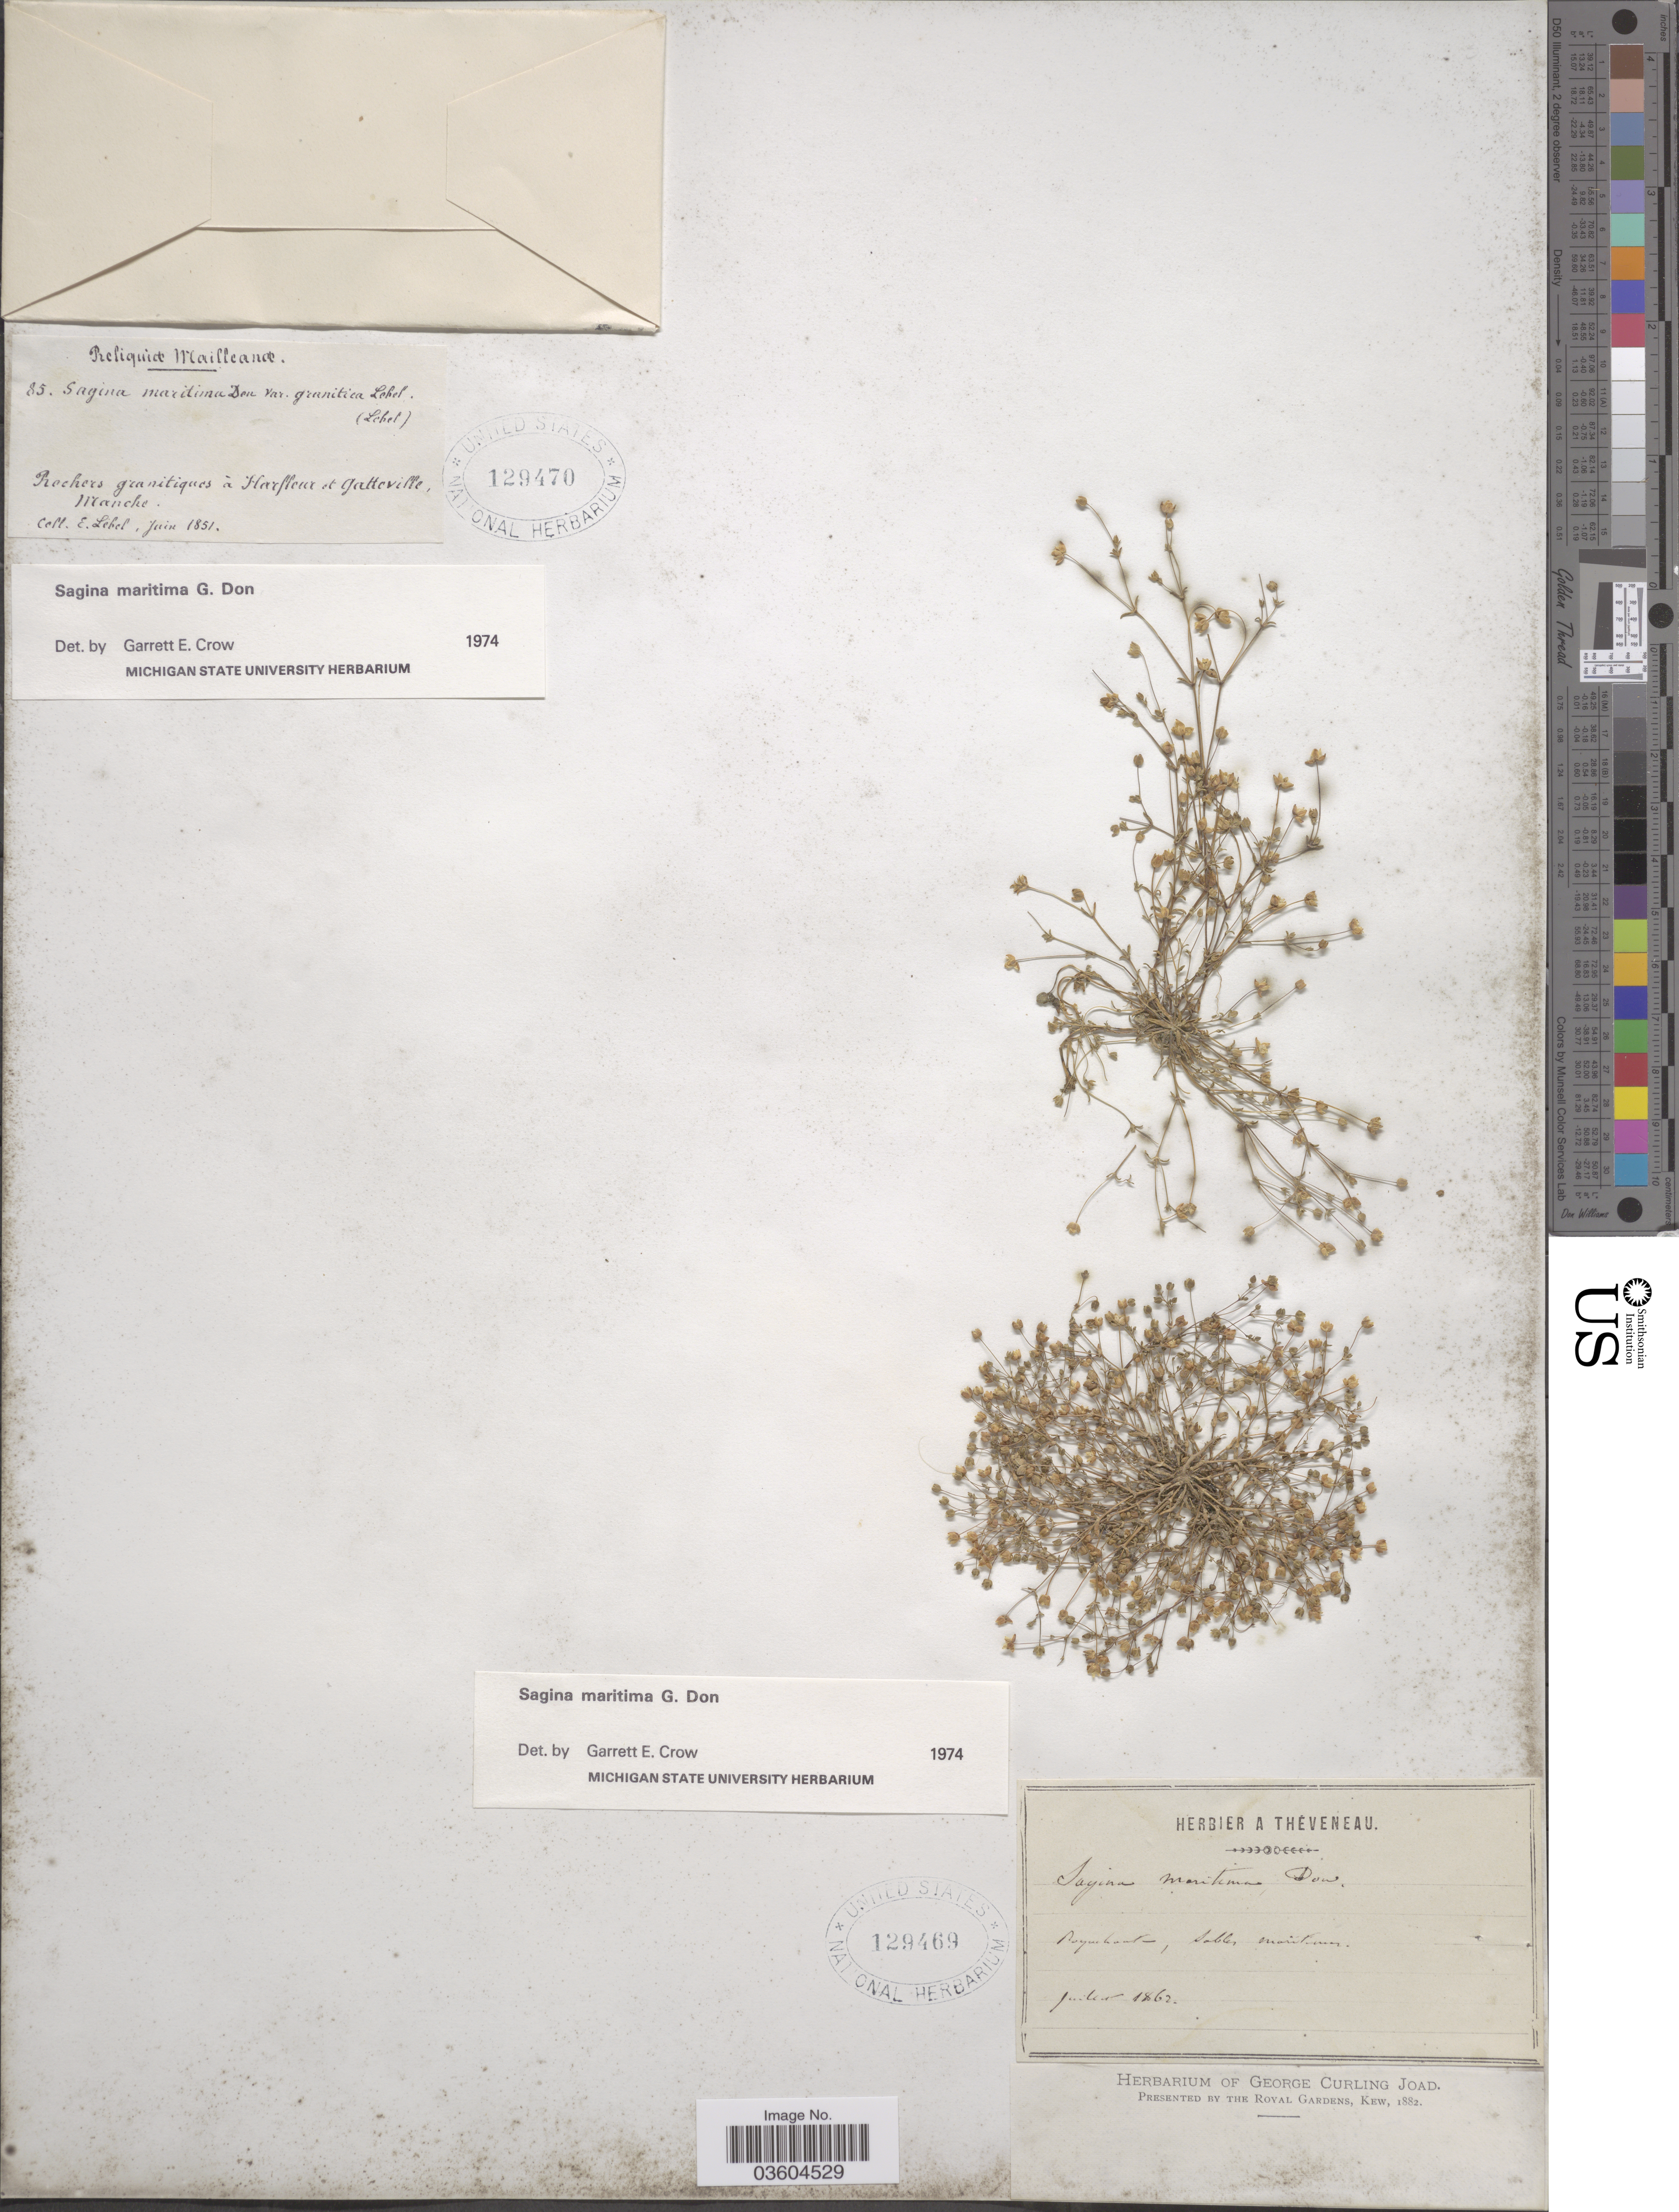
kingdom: Plantae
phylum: Tracheophyta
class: Magnoliopsida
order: Caryophyllales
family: Caryophyllaceae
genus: Sagina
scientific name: Sagina maritima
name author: G. Don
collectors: ex herb. A. Theveneau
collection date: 1862-07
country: France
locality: Roquehaute, sables maritimes.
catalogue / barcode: US 129469